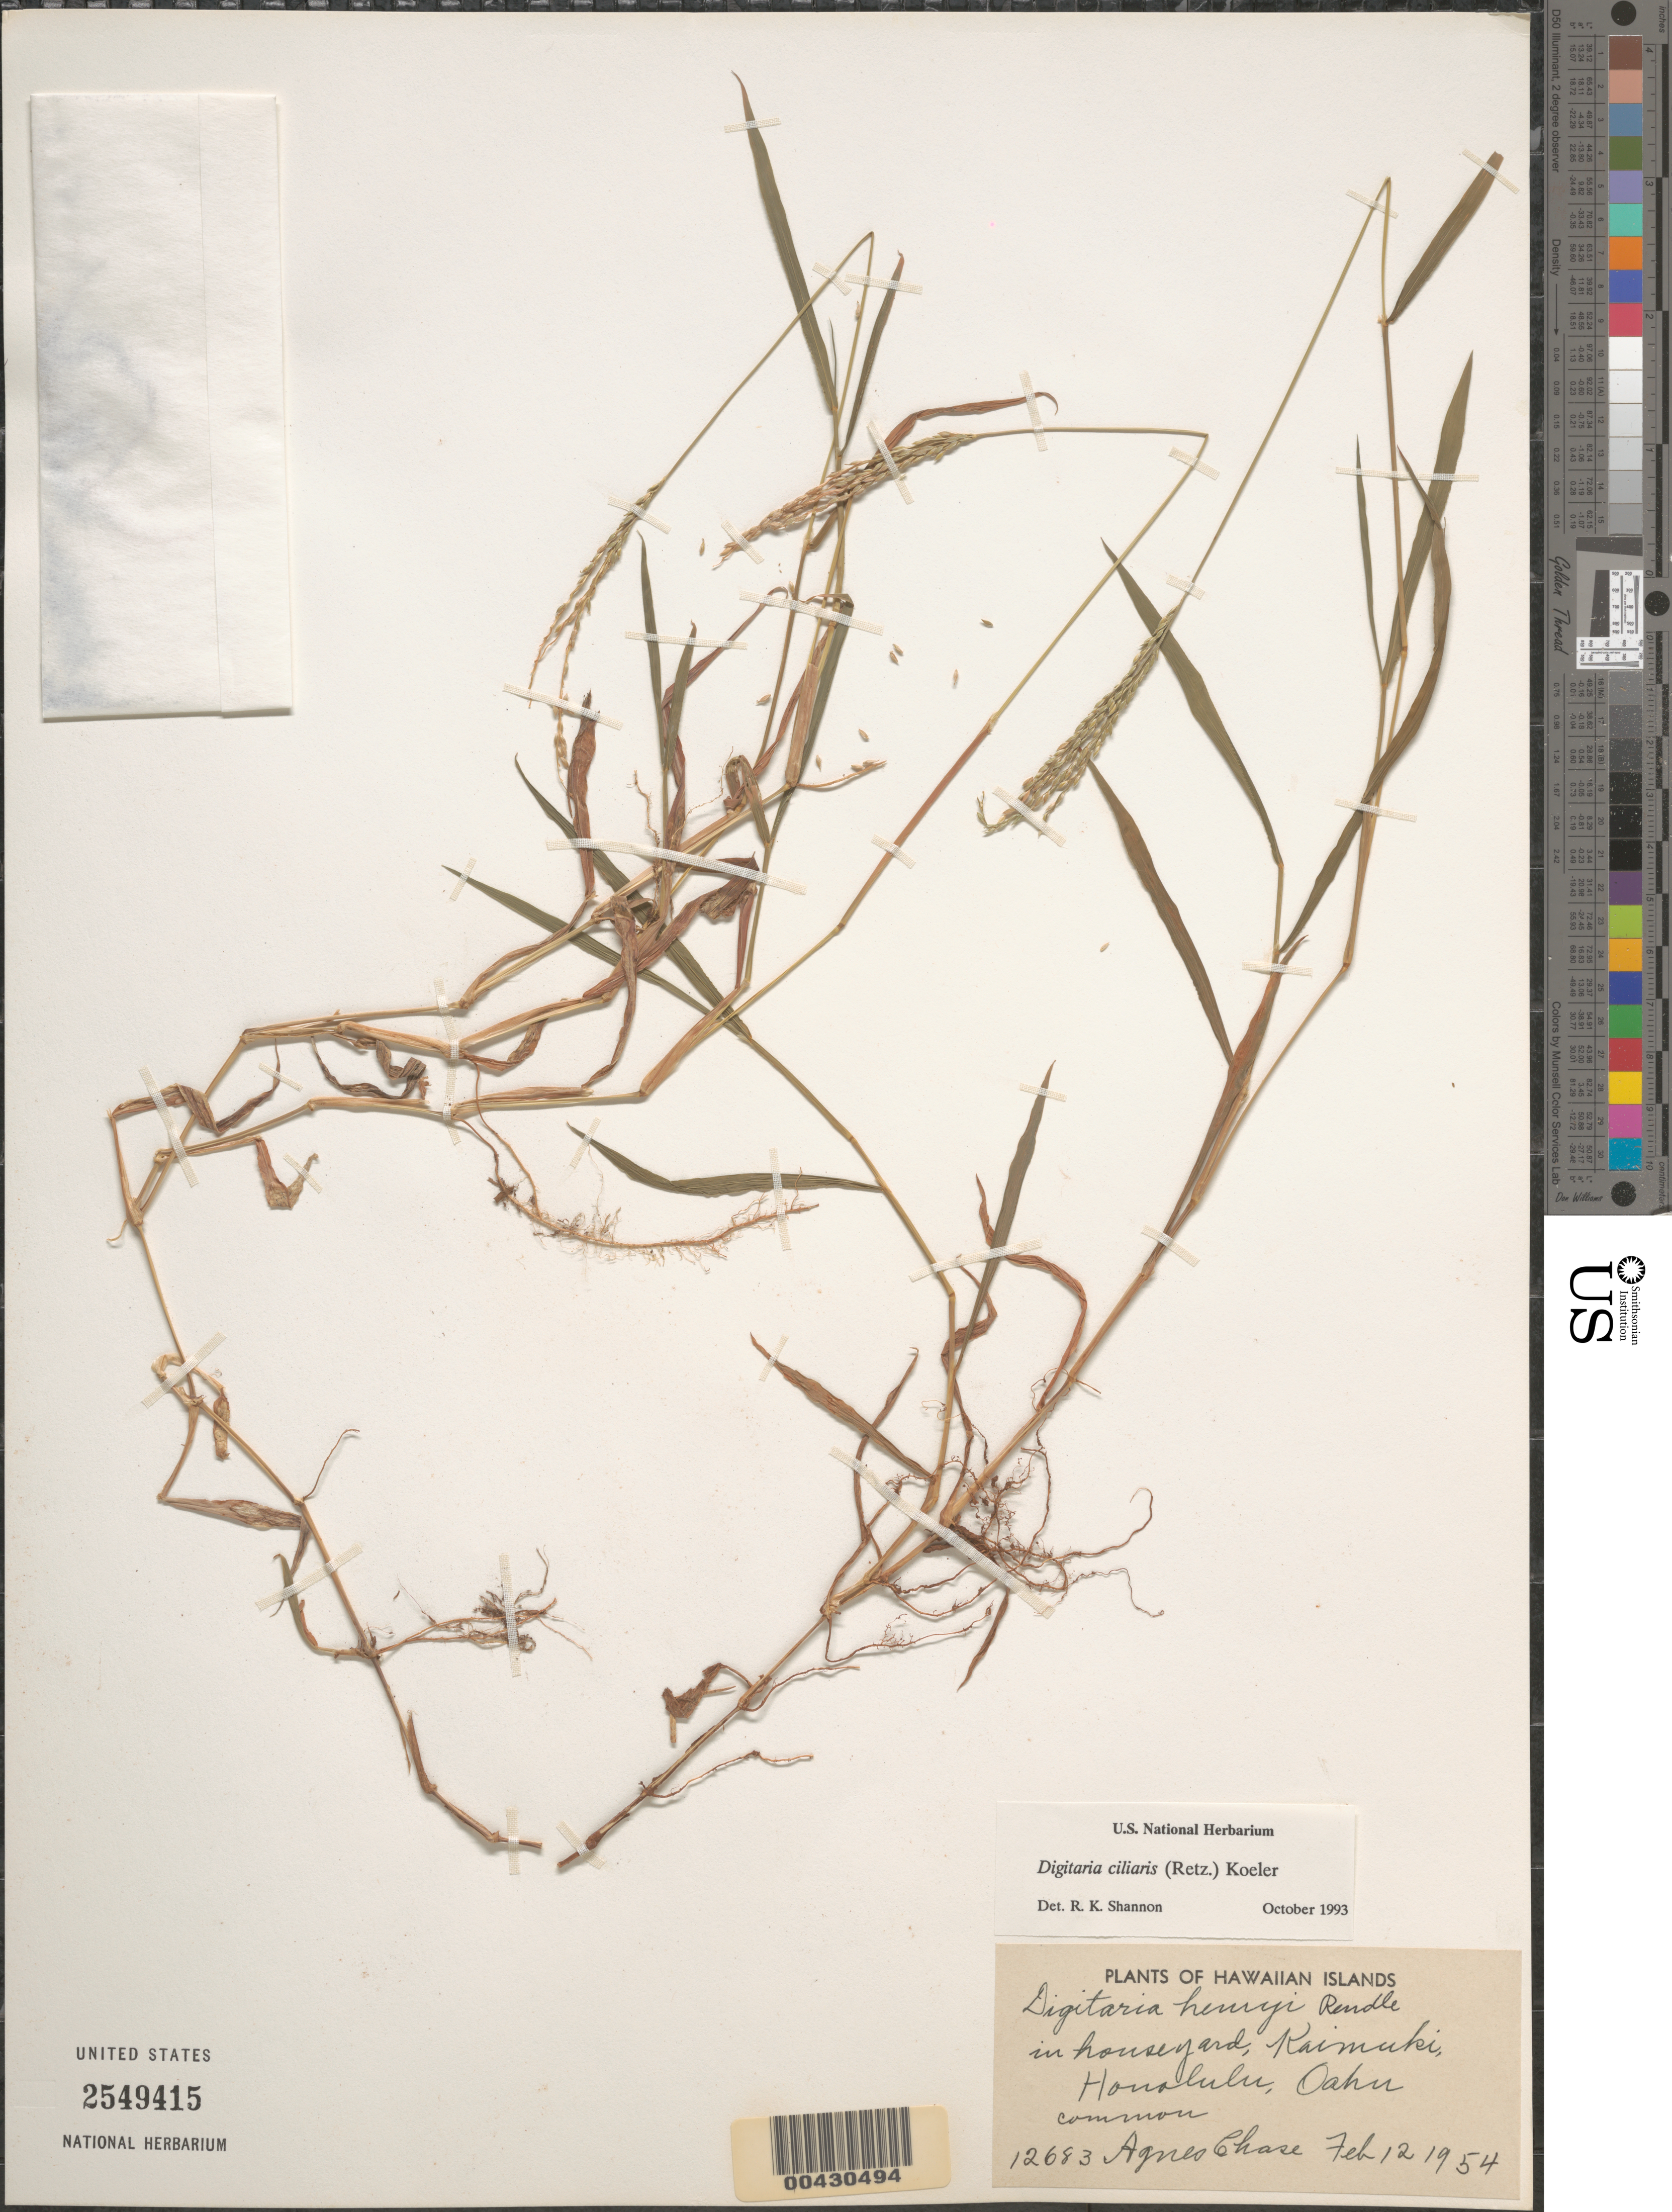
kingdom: Plantae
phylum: Tracheophyta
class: Liliopsida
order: Poales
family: Poaceae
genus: Digitaria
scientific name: Digitaria ciliaris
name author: (Retz.) Koeler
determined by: Shannon, R. K., (UNITED STATES)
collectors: A. Chase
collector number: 12683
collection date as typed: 12 Feb 1954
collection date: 1954-02-12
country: United States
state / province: Hawaii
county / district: Honolulu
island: Oahu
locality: Kaimuki, Honolulu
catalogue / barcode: US 2549415